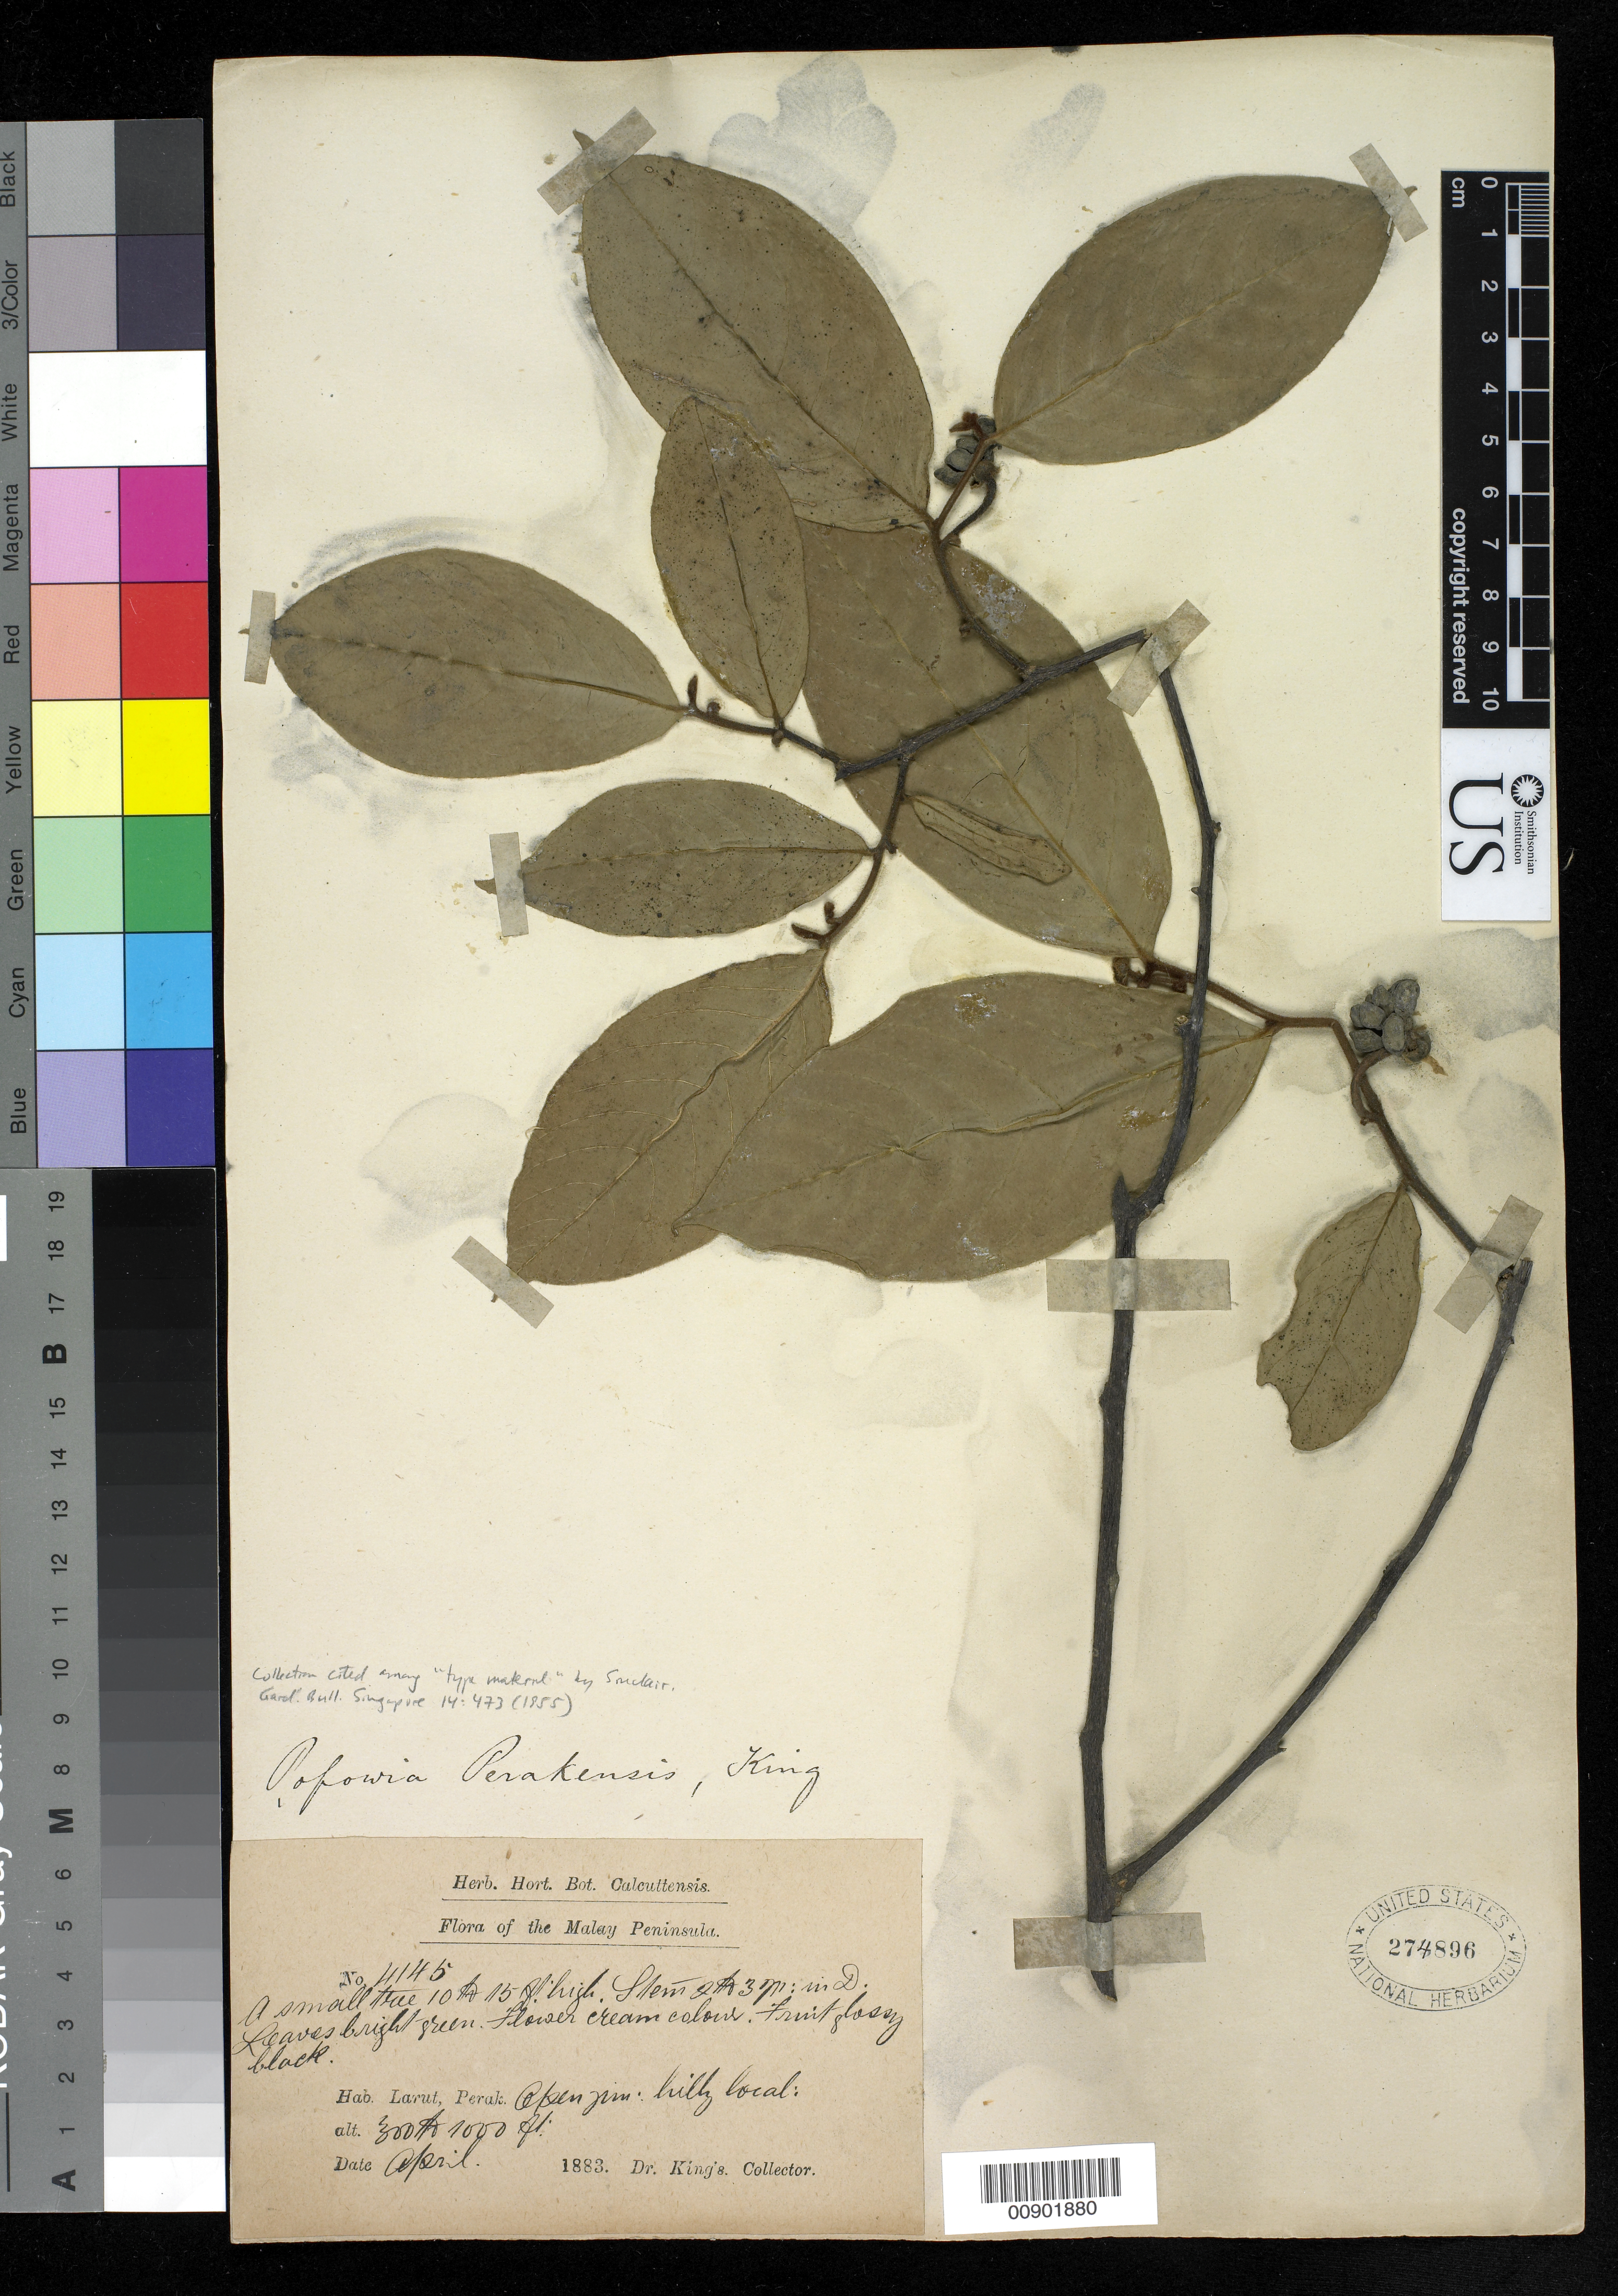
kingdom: Plantae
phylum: Tracheophyta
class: Magnoliopsida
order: Magnoliales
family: Annonaceae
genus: Popowia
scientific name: Popowia perakensis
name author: King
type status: Syntype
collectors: Dr. King's collector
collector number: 4145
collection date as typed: Apr 1883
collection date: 1883-04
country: Malaysia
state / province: Perak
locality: Larut, Perak.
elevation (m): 91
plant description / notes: Collection cited among "type material" by Sinclair, Gard. Bull. Singapore 14: 473 (1955).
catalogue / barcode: US 274896